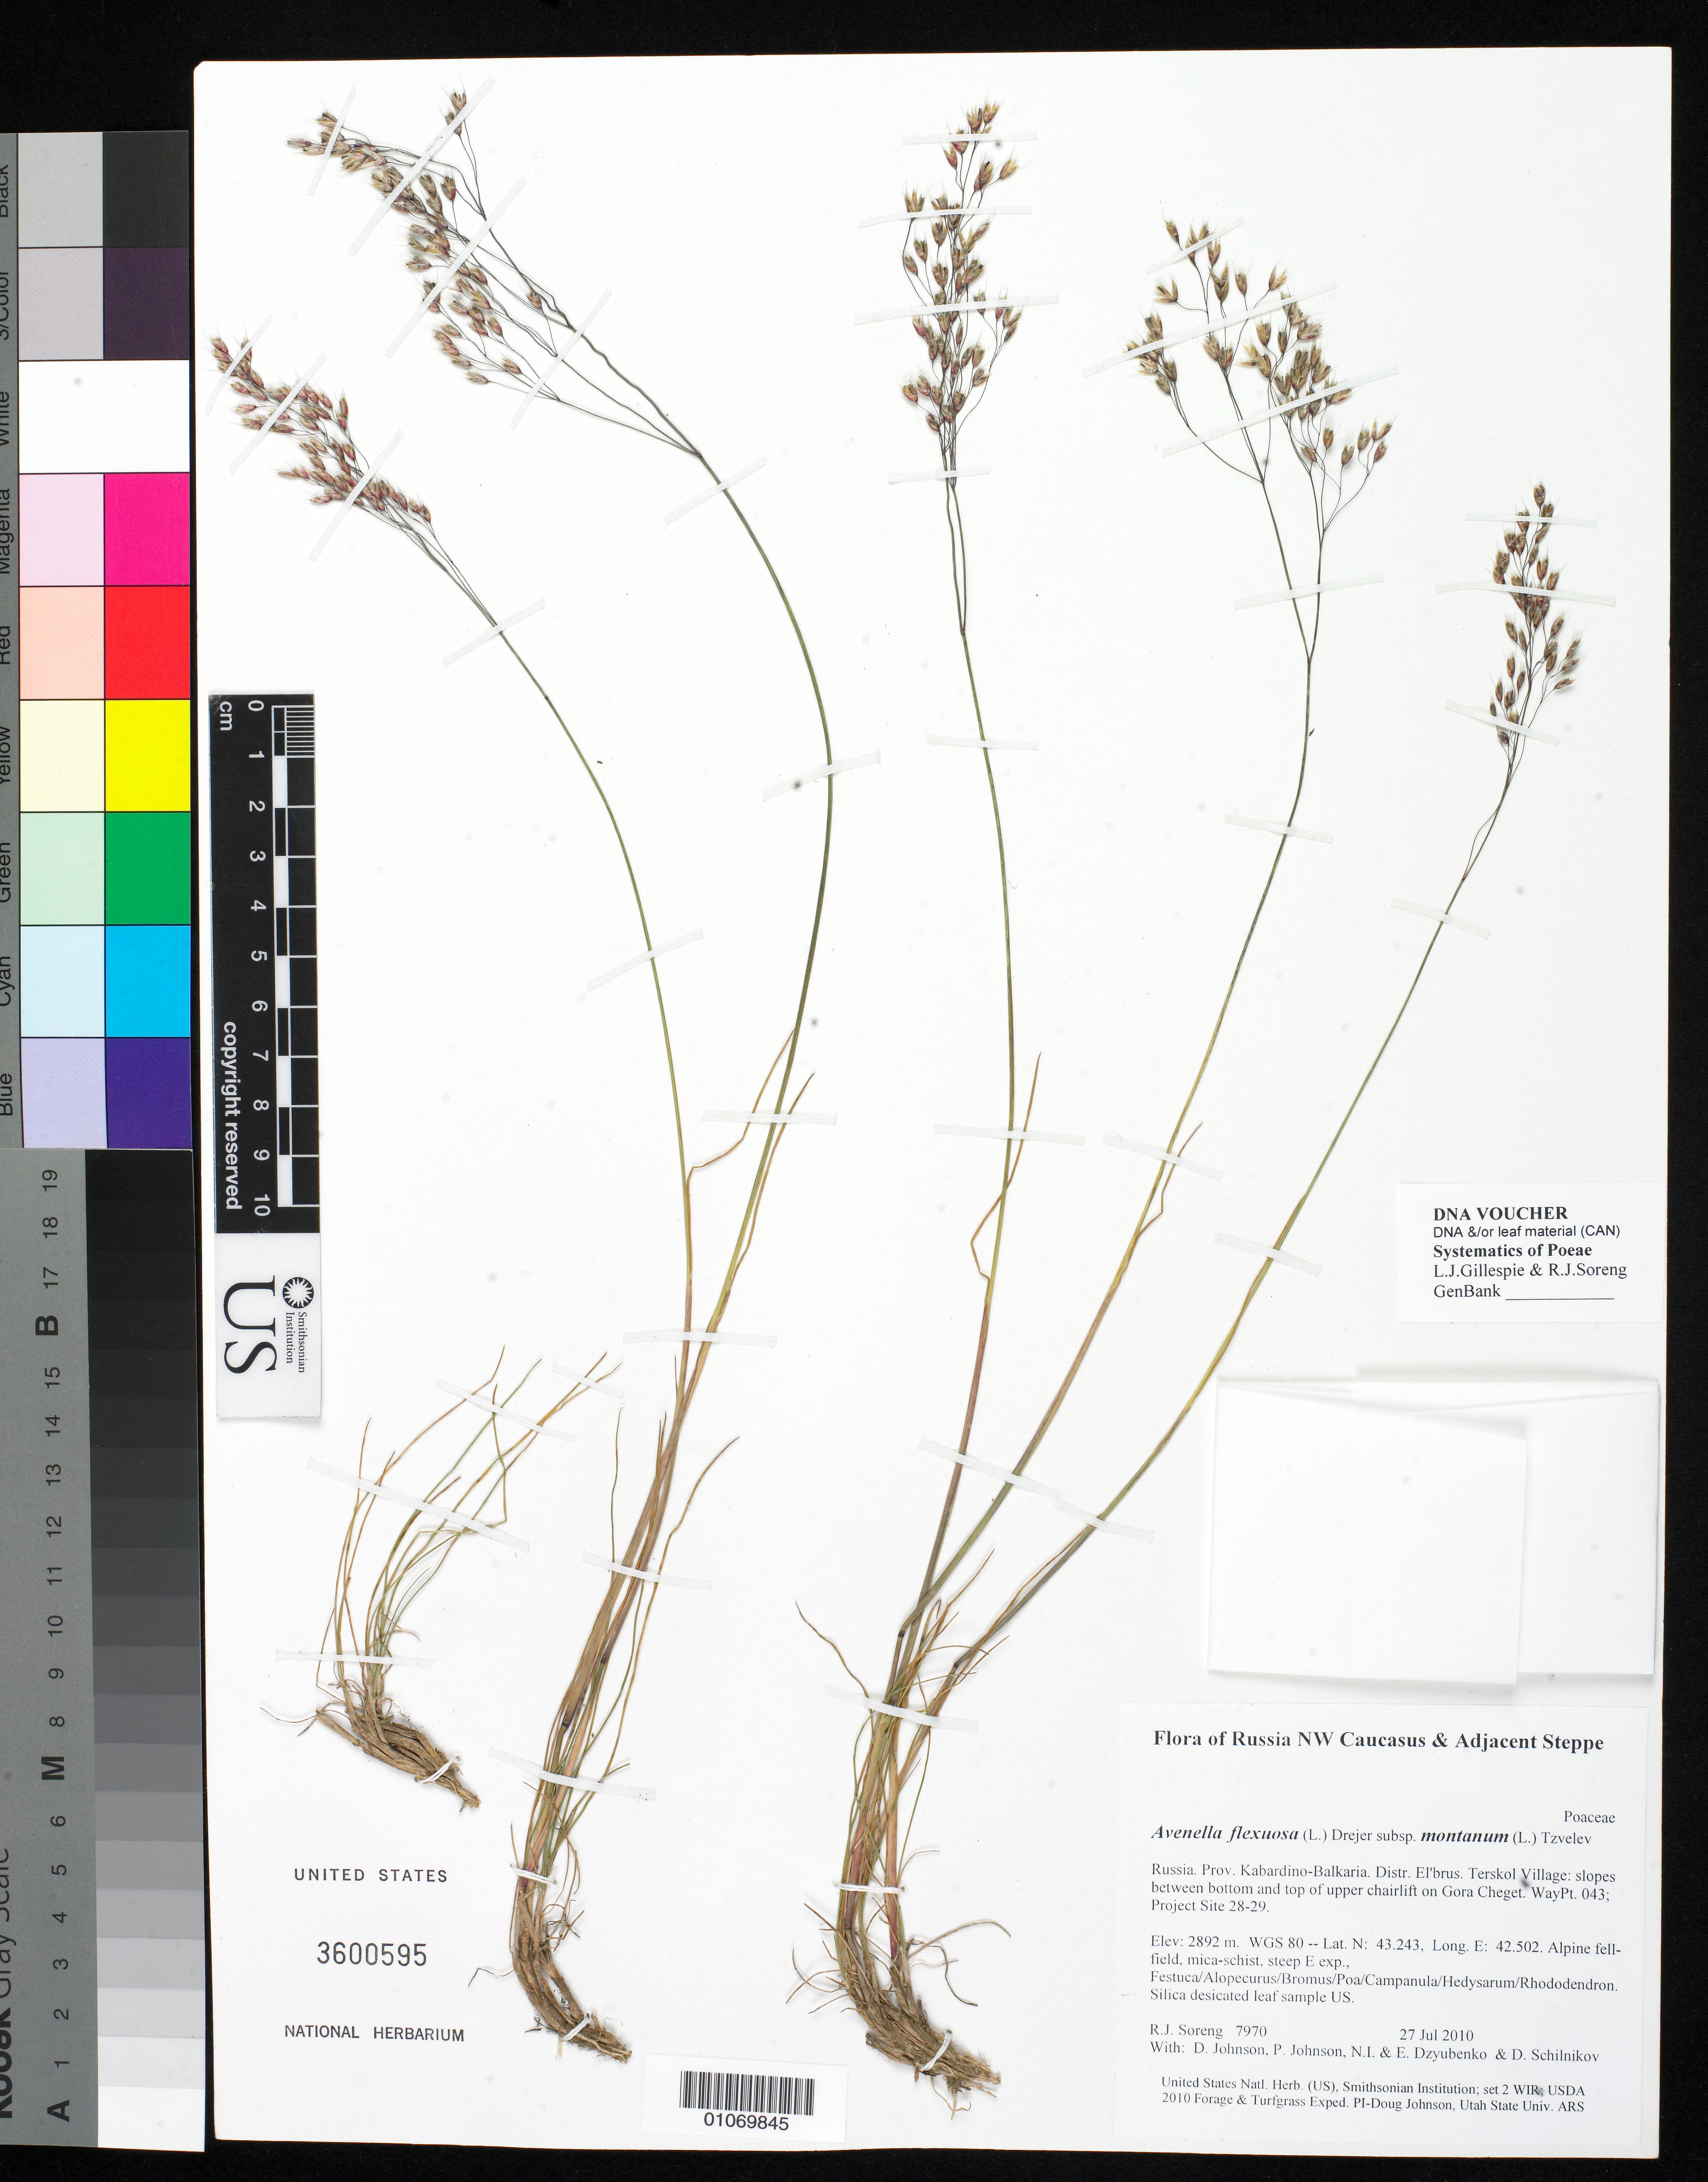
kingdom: Plantae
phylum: Tracheophyta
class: Liliopsida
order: Poales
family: Poaceae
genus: Avenella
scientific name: Avenella flexuosa subsp. montanum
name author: (L.) Tzvelev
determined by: Soreng, Robert J., Research Associate (BOT), Smithsonian Institution - National Museum of Natural History (UNITED STATES)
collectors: R. J. Soreng, D. Johnson, P. Johnson, N. Dzyubenko, E. Dzyubenko & D. Schilnikov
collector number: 7970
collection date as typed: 27 Jul 2010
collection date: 2010-07-27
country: Russian Federation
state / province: Kabardino-Balkar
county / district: El'brus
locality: Terskol Village: slopes between bottom and top of upper chairlift on Gora Cheget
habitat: Alpine fell-field, mica-schist, steep E exp., Festuca/Alopecurus/Bromus/Poa/Campanula/Hedysarum/Rhododendron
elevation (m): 2892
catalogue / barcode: US 3600595